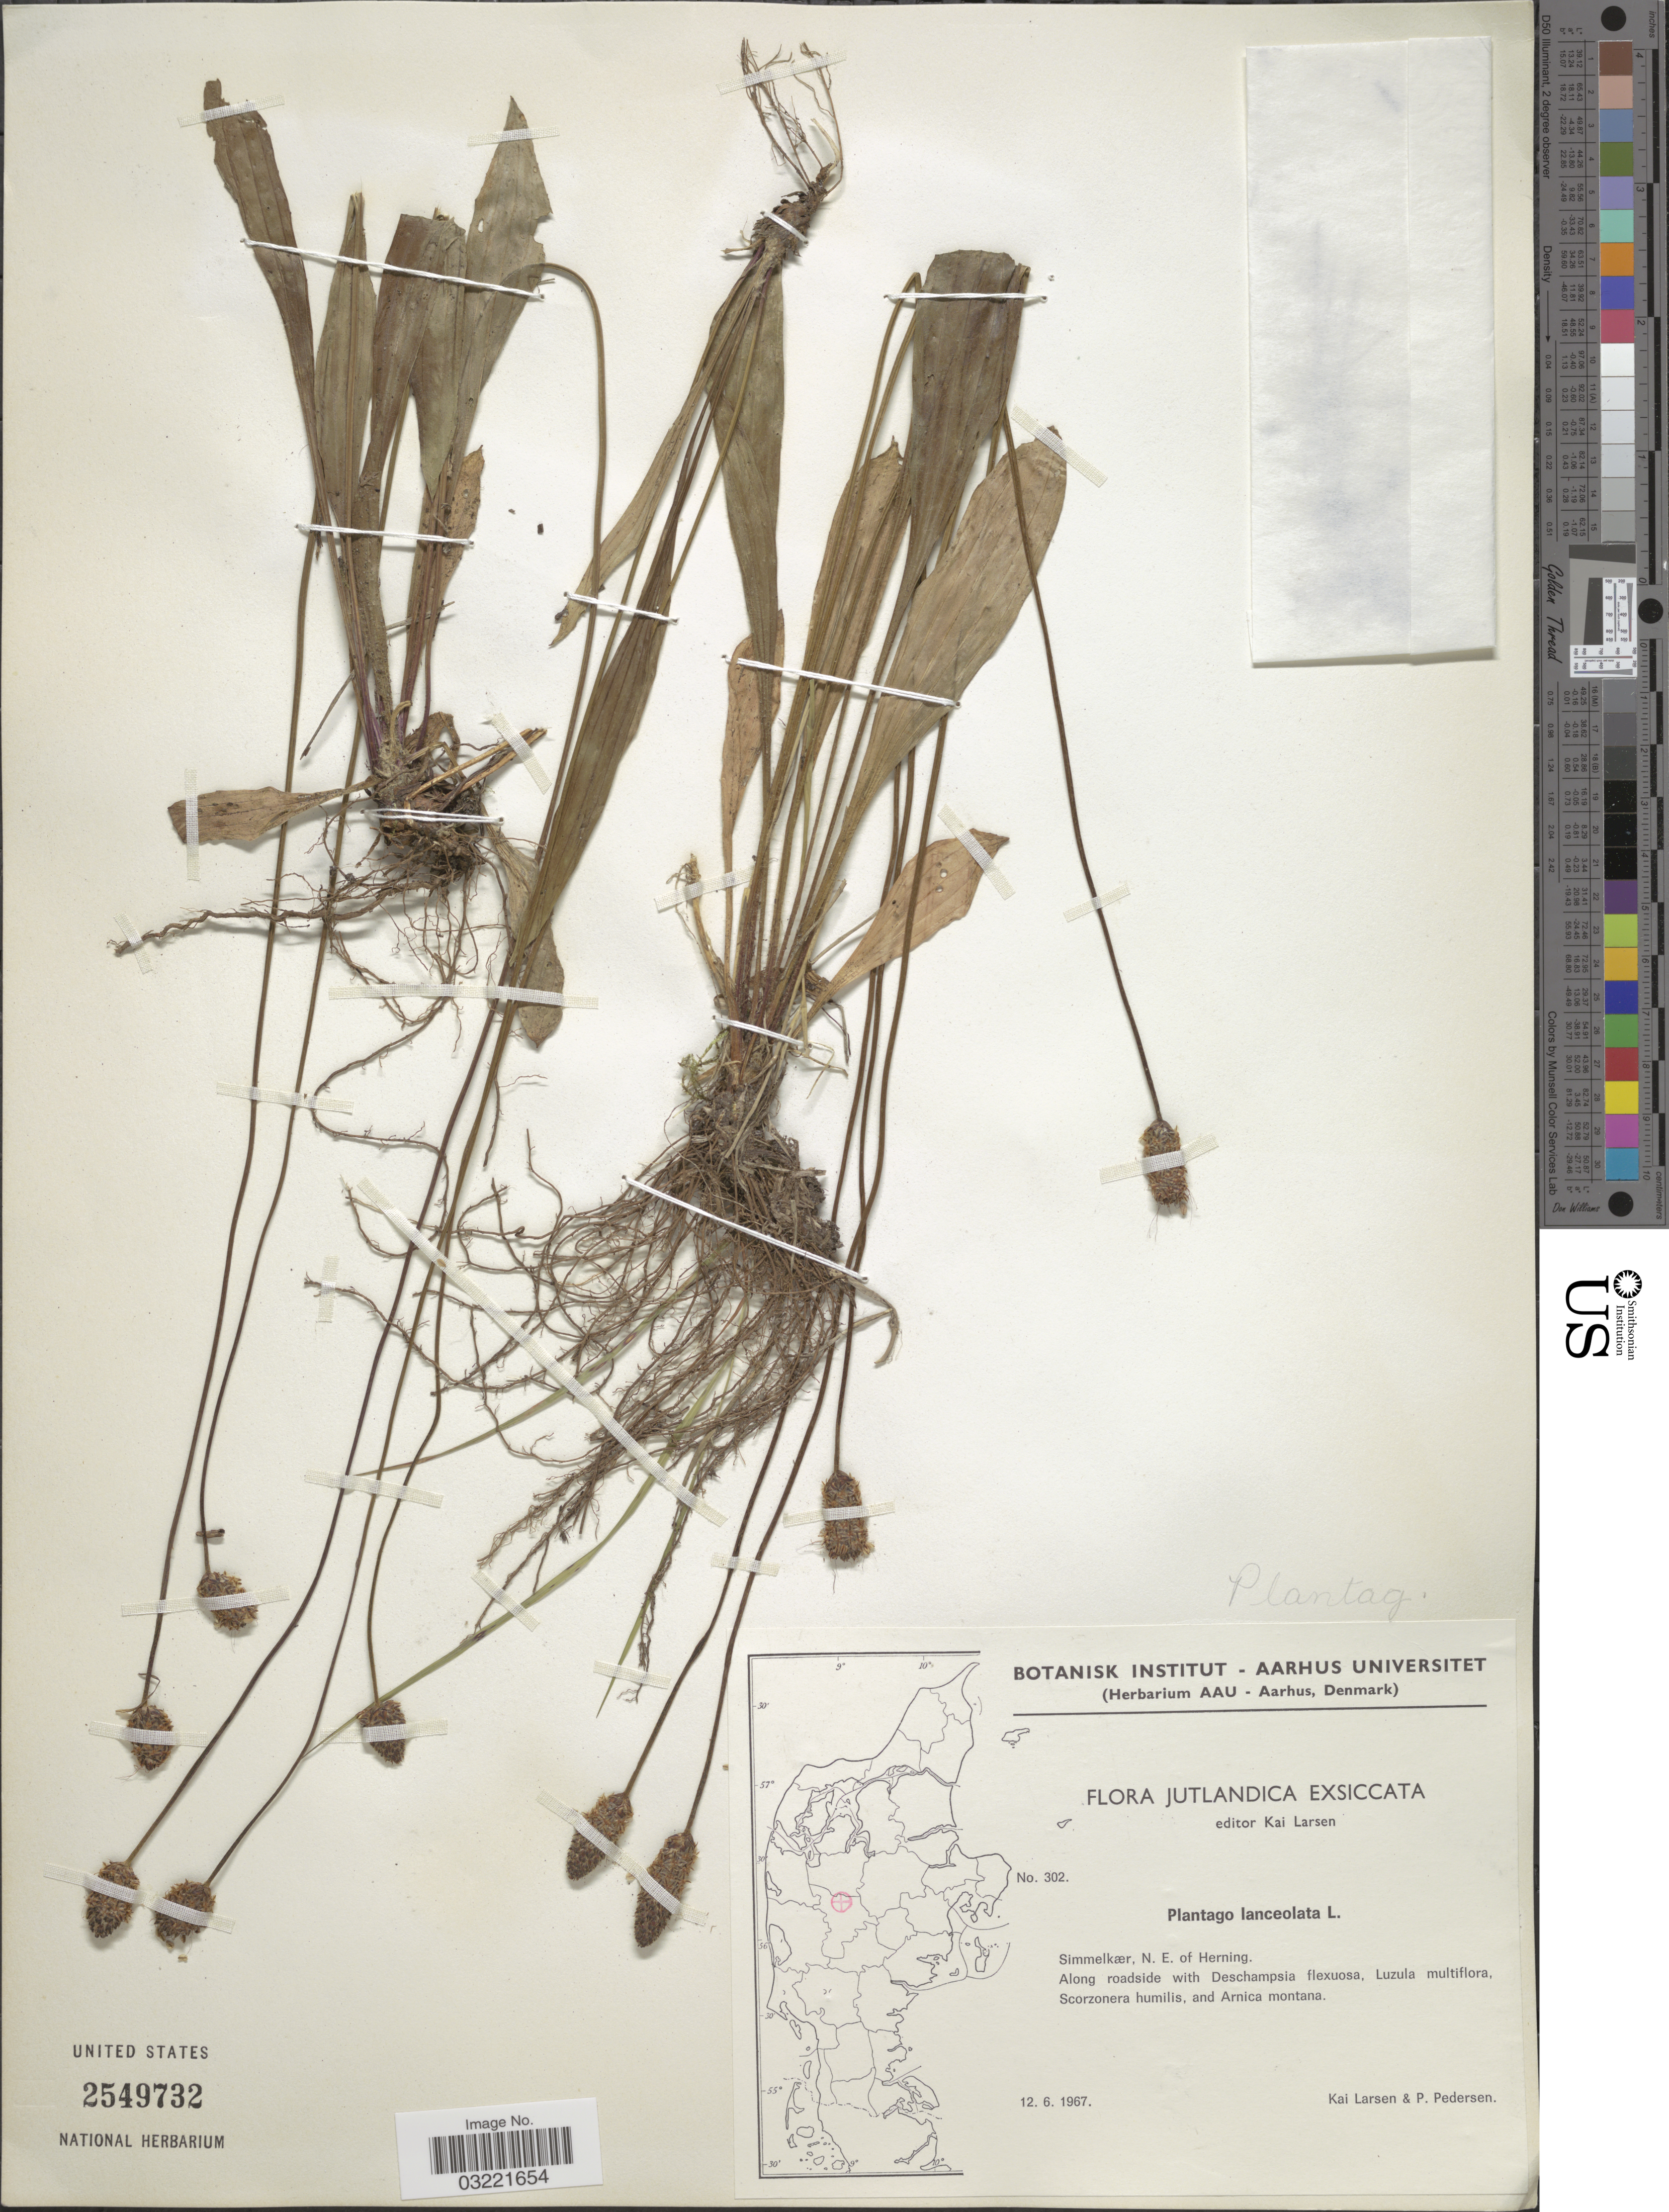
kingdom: Plantae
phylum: Tracheophyta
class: Magnoliopsida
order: Lamiales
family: Plantaginaceae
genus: Plantago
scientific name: Plantago lanceolata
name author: L.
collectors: K. Larsen & P. Pedersen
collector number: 302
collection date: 1967-06-12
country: Denmark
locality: Jutlandica. Simmelkær, N. E. of Herning.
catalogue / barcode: US 2549732